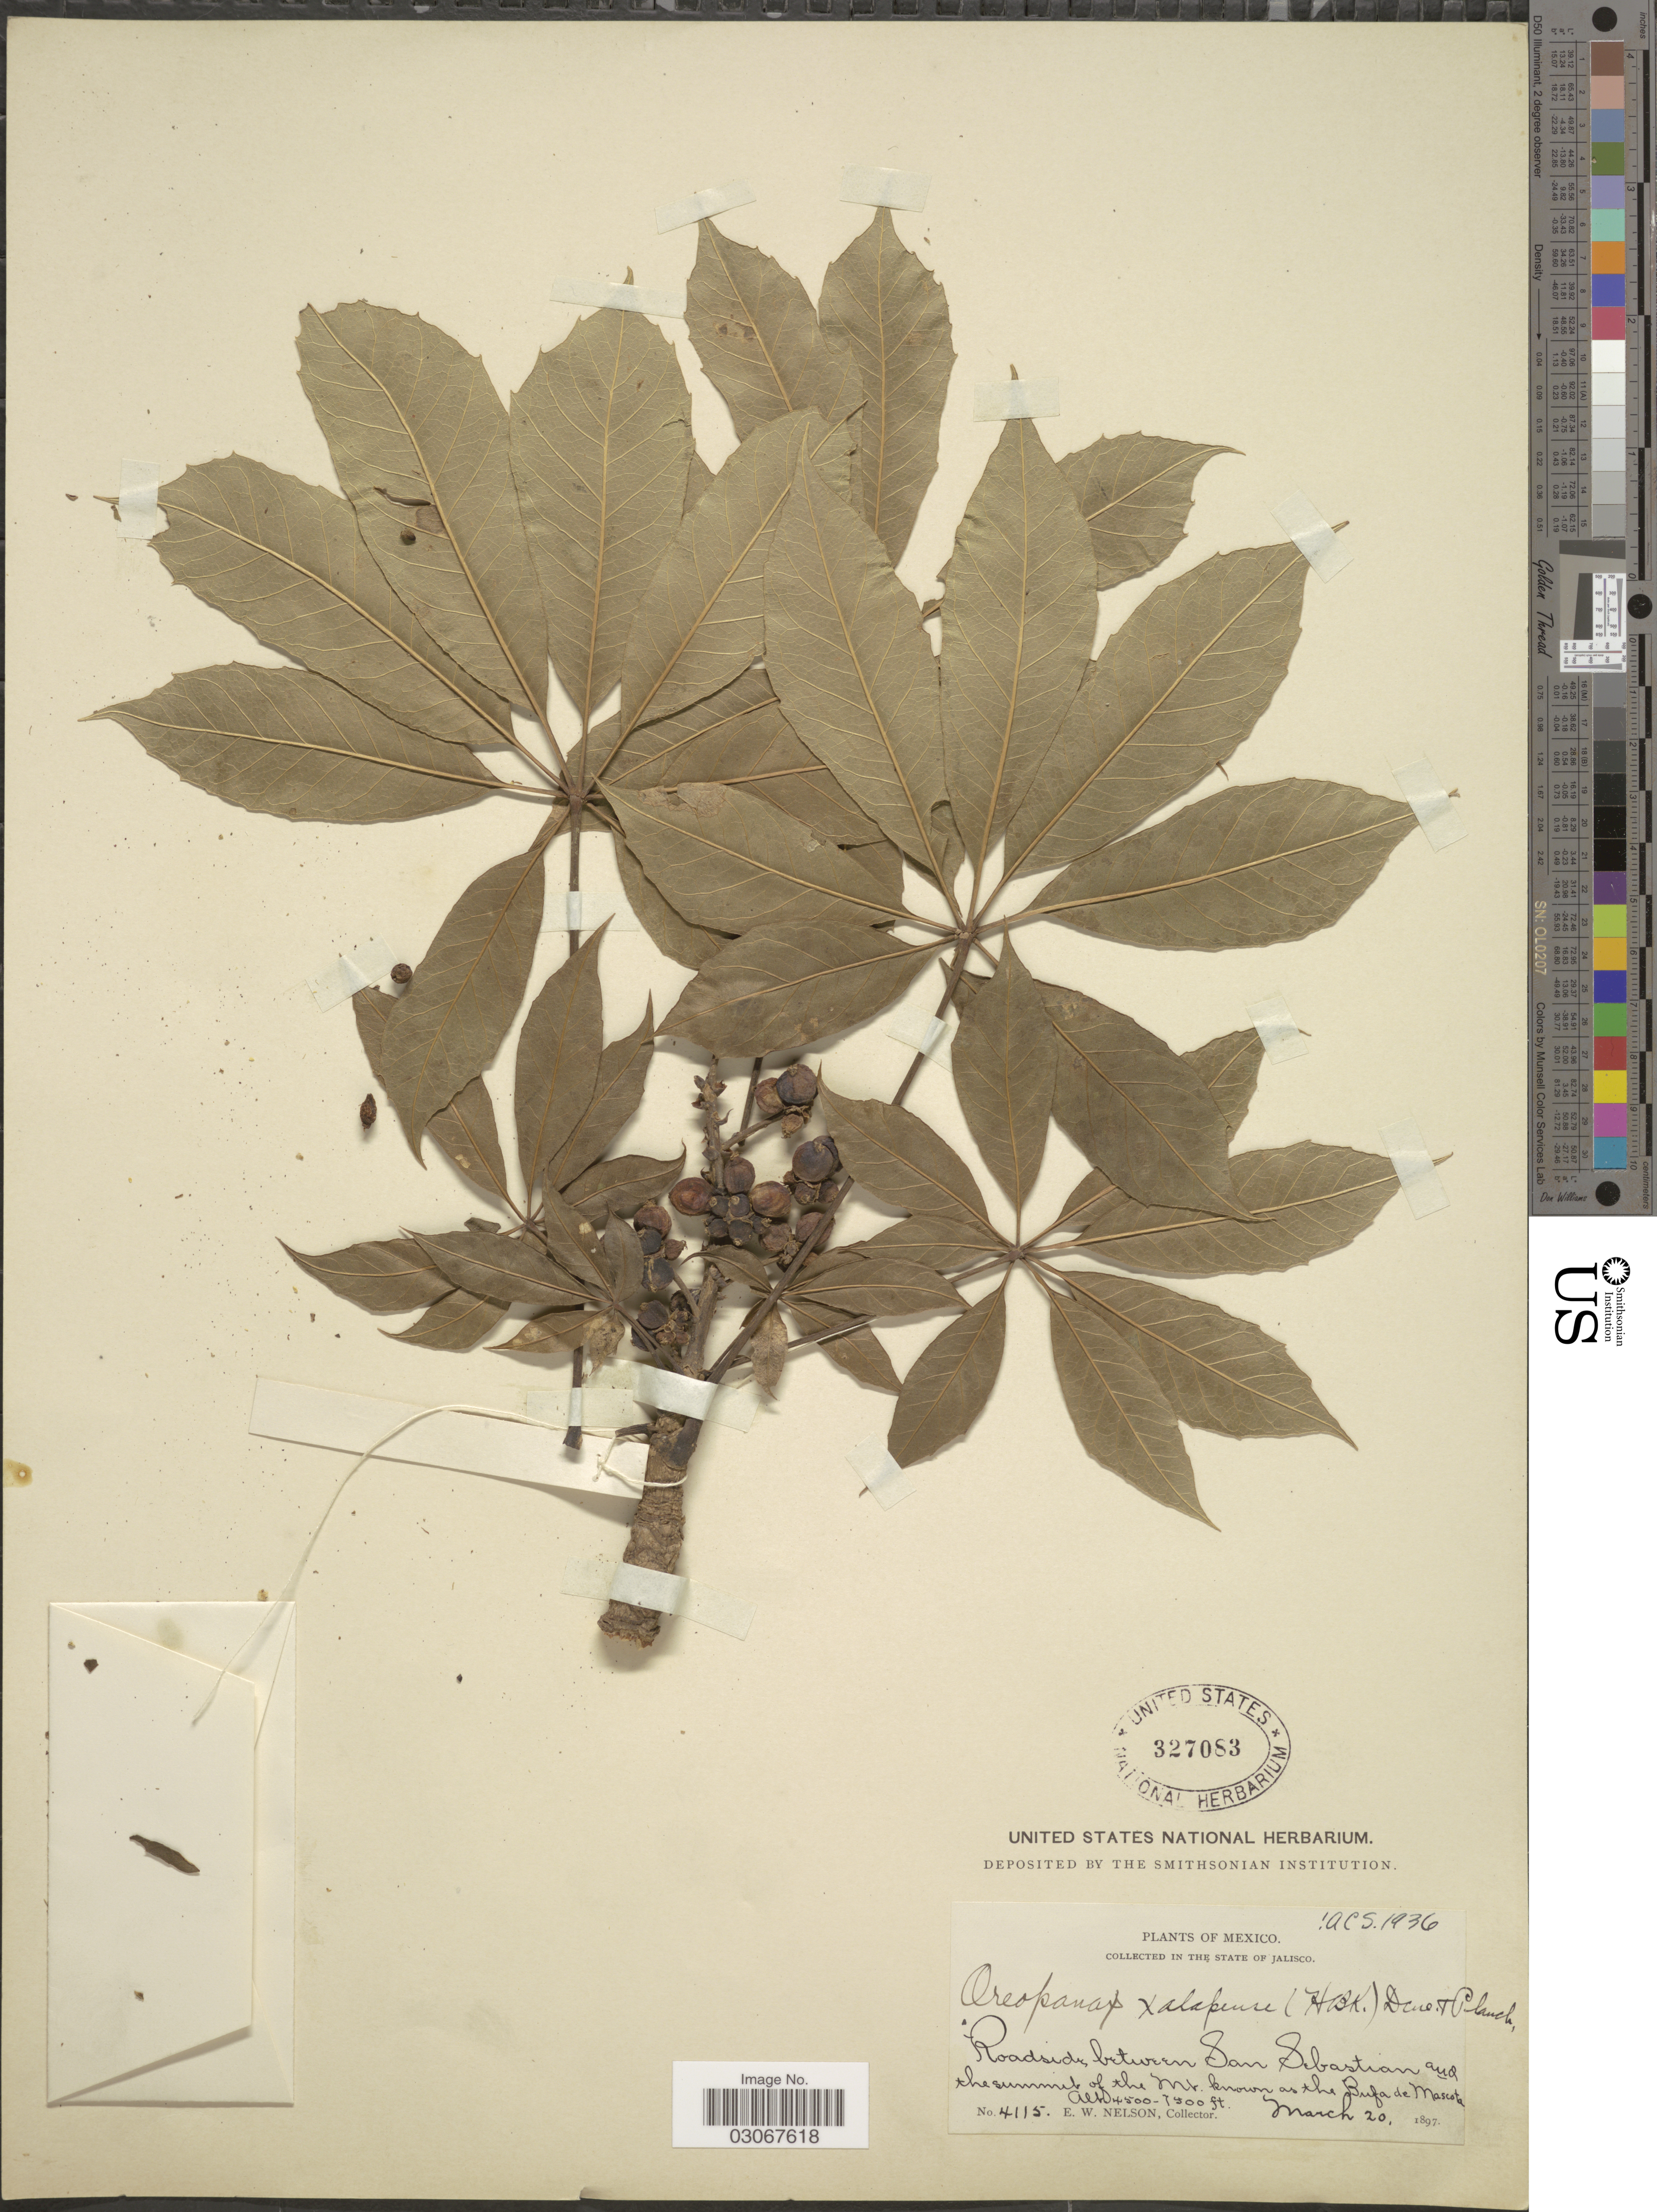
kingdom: Plantae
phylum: Tracheophyta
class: Magnoliopsida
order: Apiales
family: Araliaceae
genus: Oreopanax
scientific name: Oreopanax xalapensis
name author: (Kunth) Decne. & Planch.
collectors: E. W. Nelson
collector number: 4115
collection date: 1897-03-20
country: Mexico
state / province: Jalisco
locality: Roadside between San Sebastian and the summit of the Mt. known as the Bufa de Mascota.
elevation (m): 1372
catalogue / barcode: US 327083